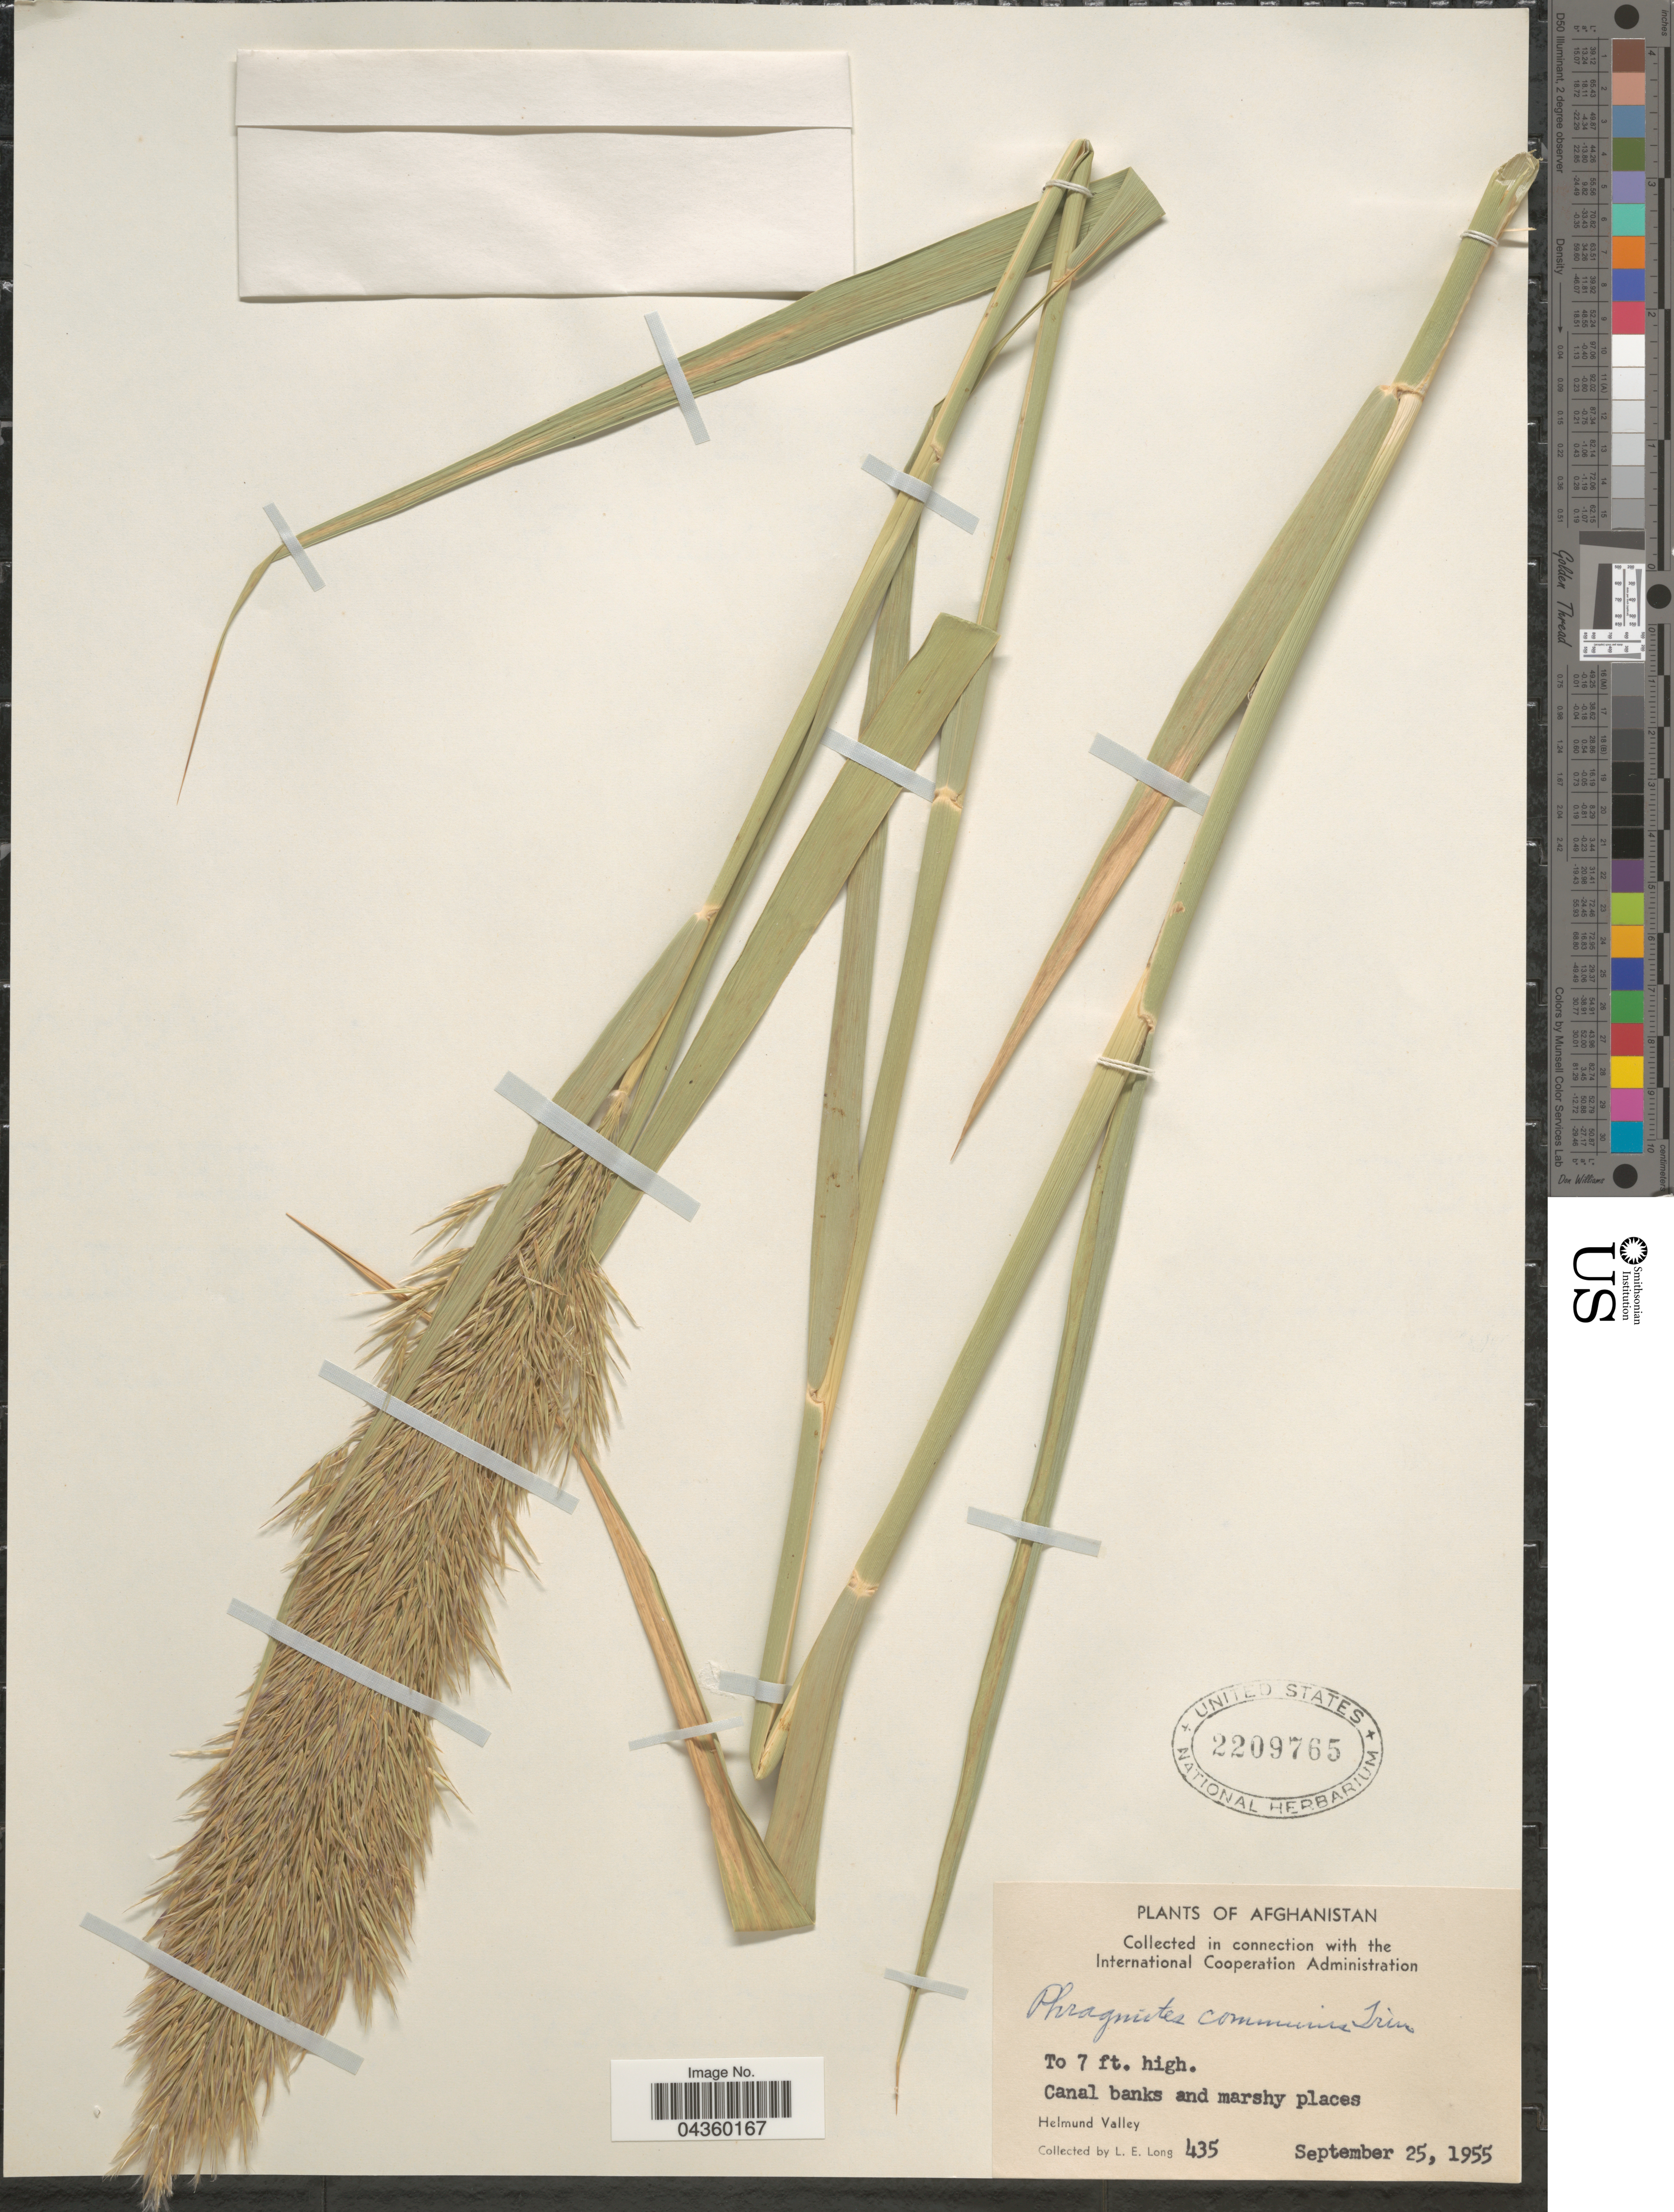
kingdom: Plantae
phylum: Tracheophyta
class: Liliopsida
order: Poales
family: Poaceae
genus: Phragmites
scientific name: Phragmites australis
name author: (Cav.) Trin. ex Steud.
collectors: L. E. Long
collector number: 435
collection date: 1955-09-25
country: Afghanistan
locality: Helmund Valley.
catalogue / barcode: US 2209765